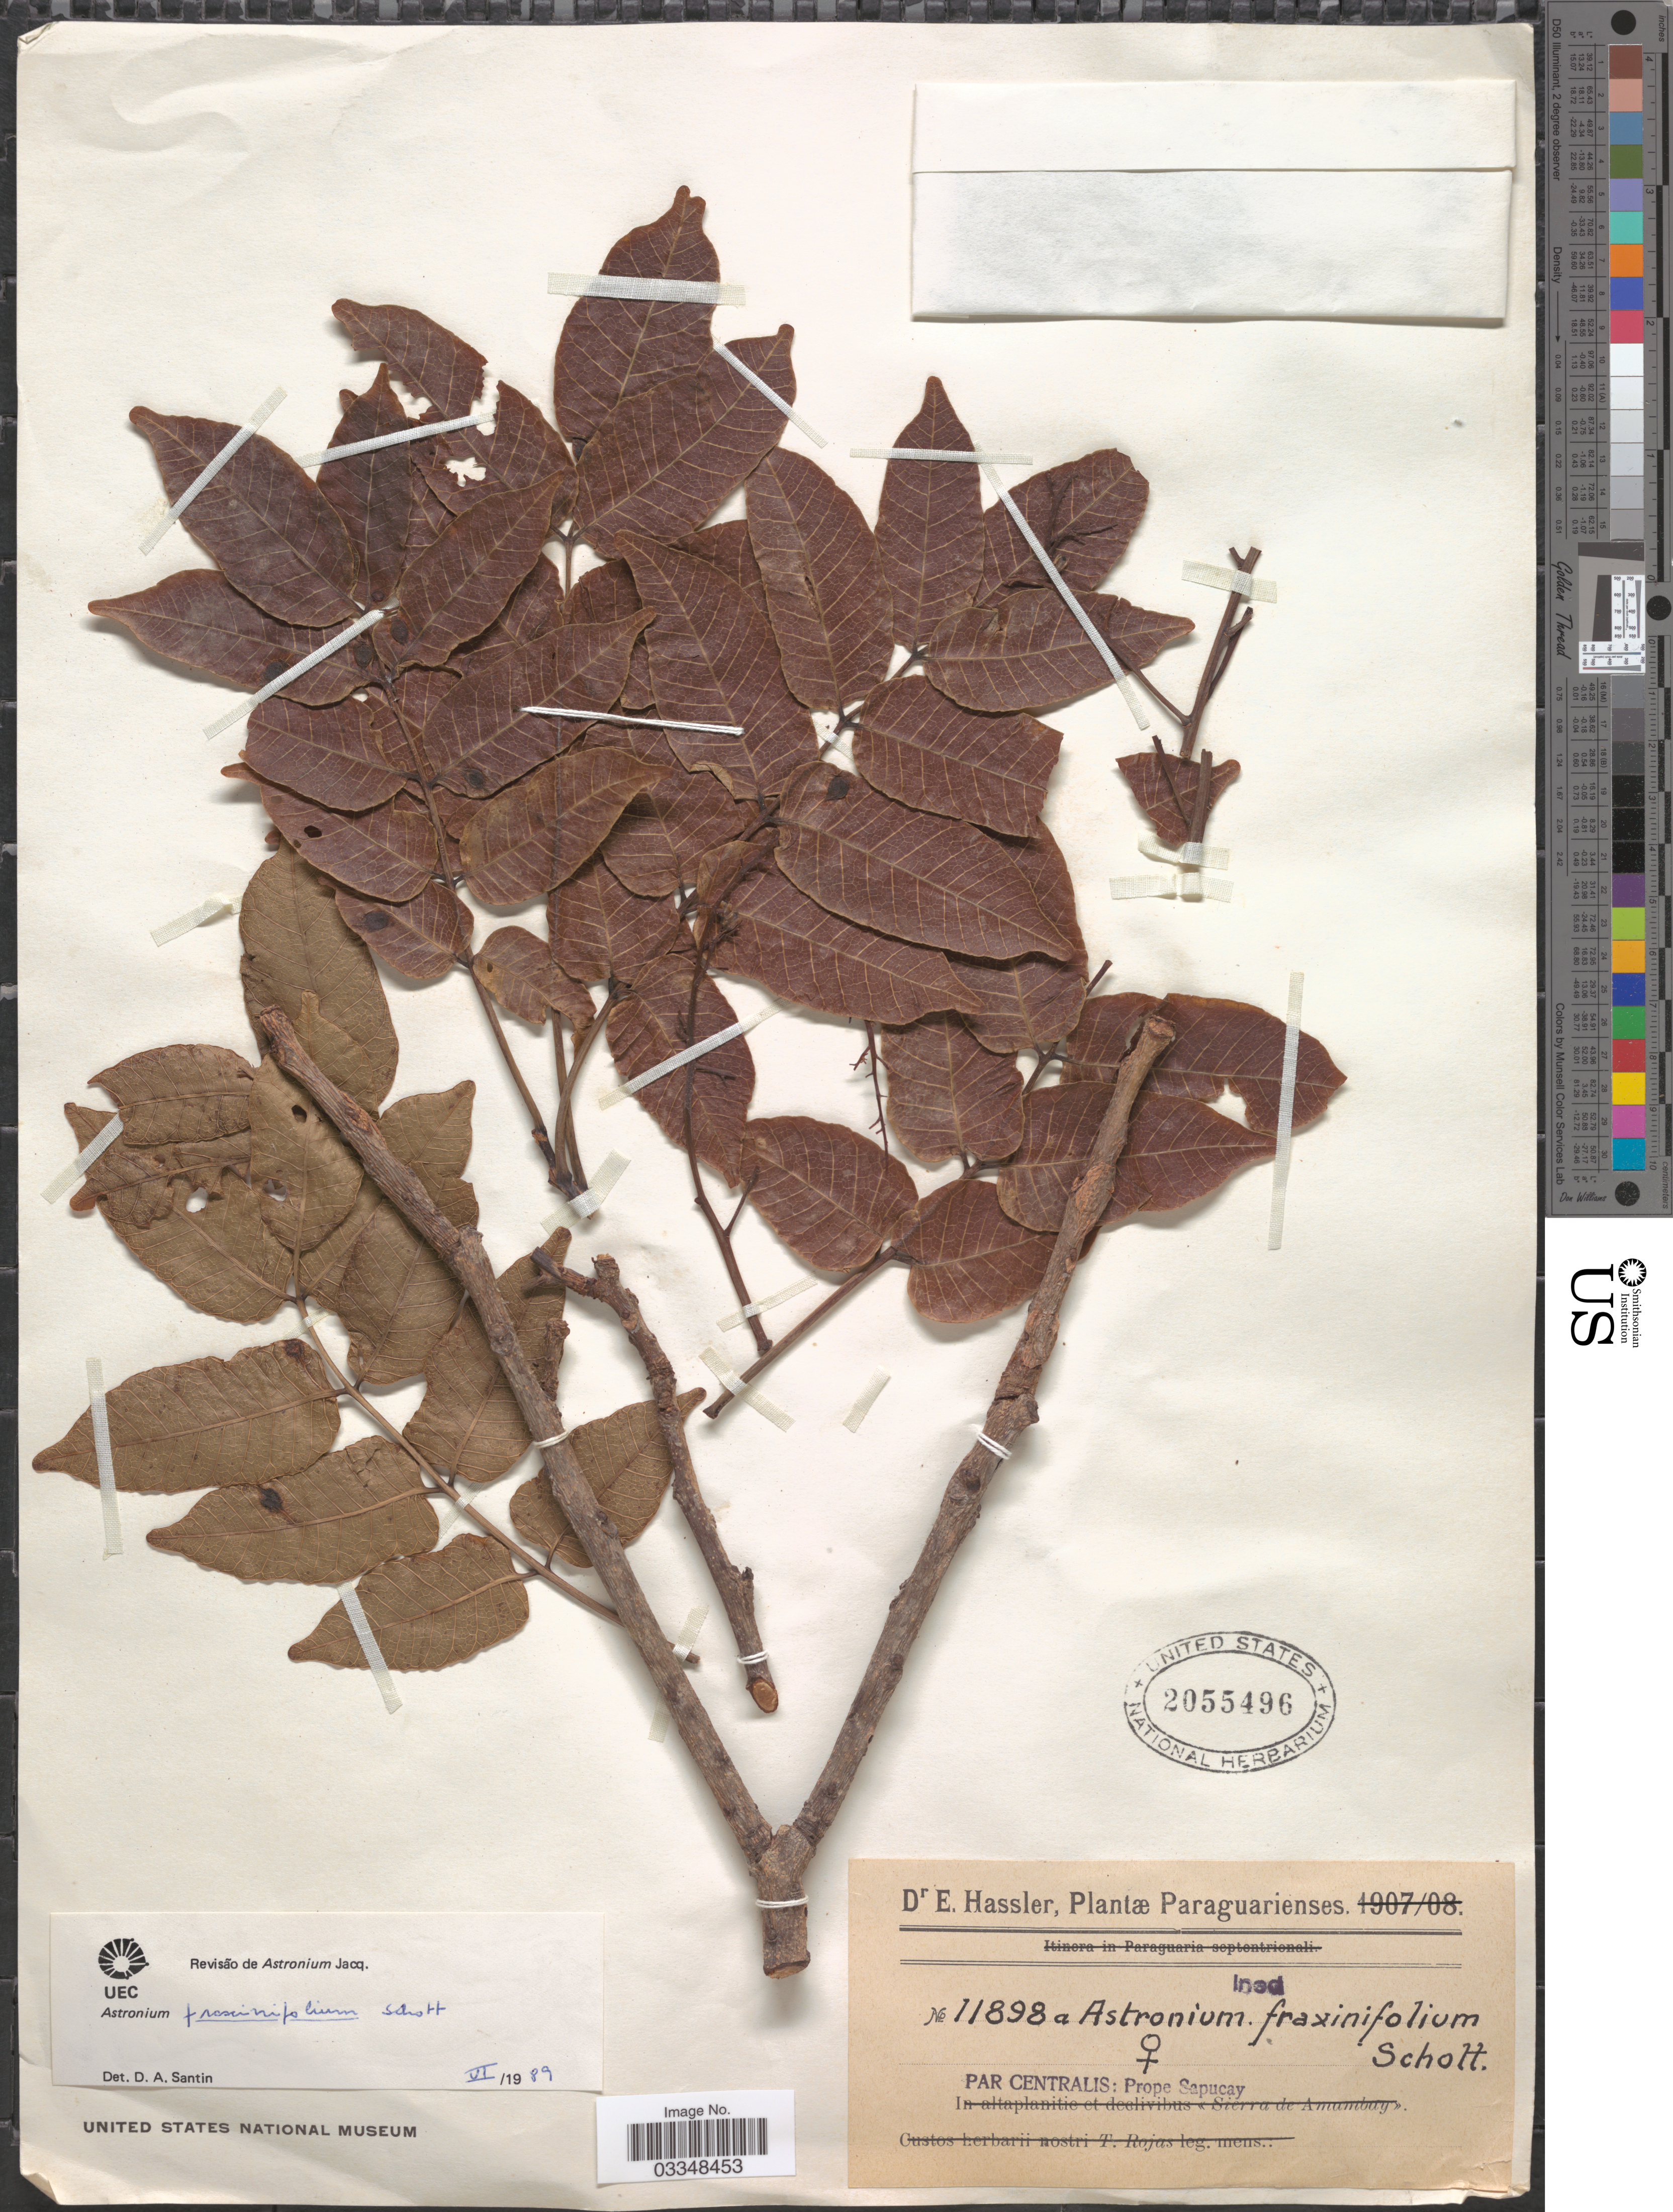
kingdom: Plantae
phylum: Tracheophyta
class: Magnoliopsida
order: Sapindales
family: Anacardiaceae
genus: Astronium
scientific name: Astronium fraxinifolium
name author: Schott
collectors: E. Hassler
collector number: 11898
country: Paraguay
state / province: Central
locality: Par Centralis: Prope Sapucay.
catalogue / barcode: US 2055496